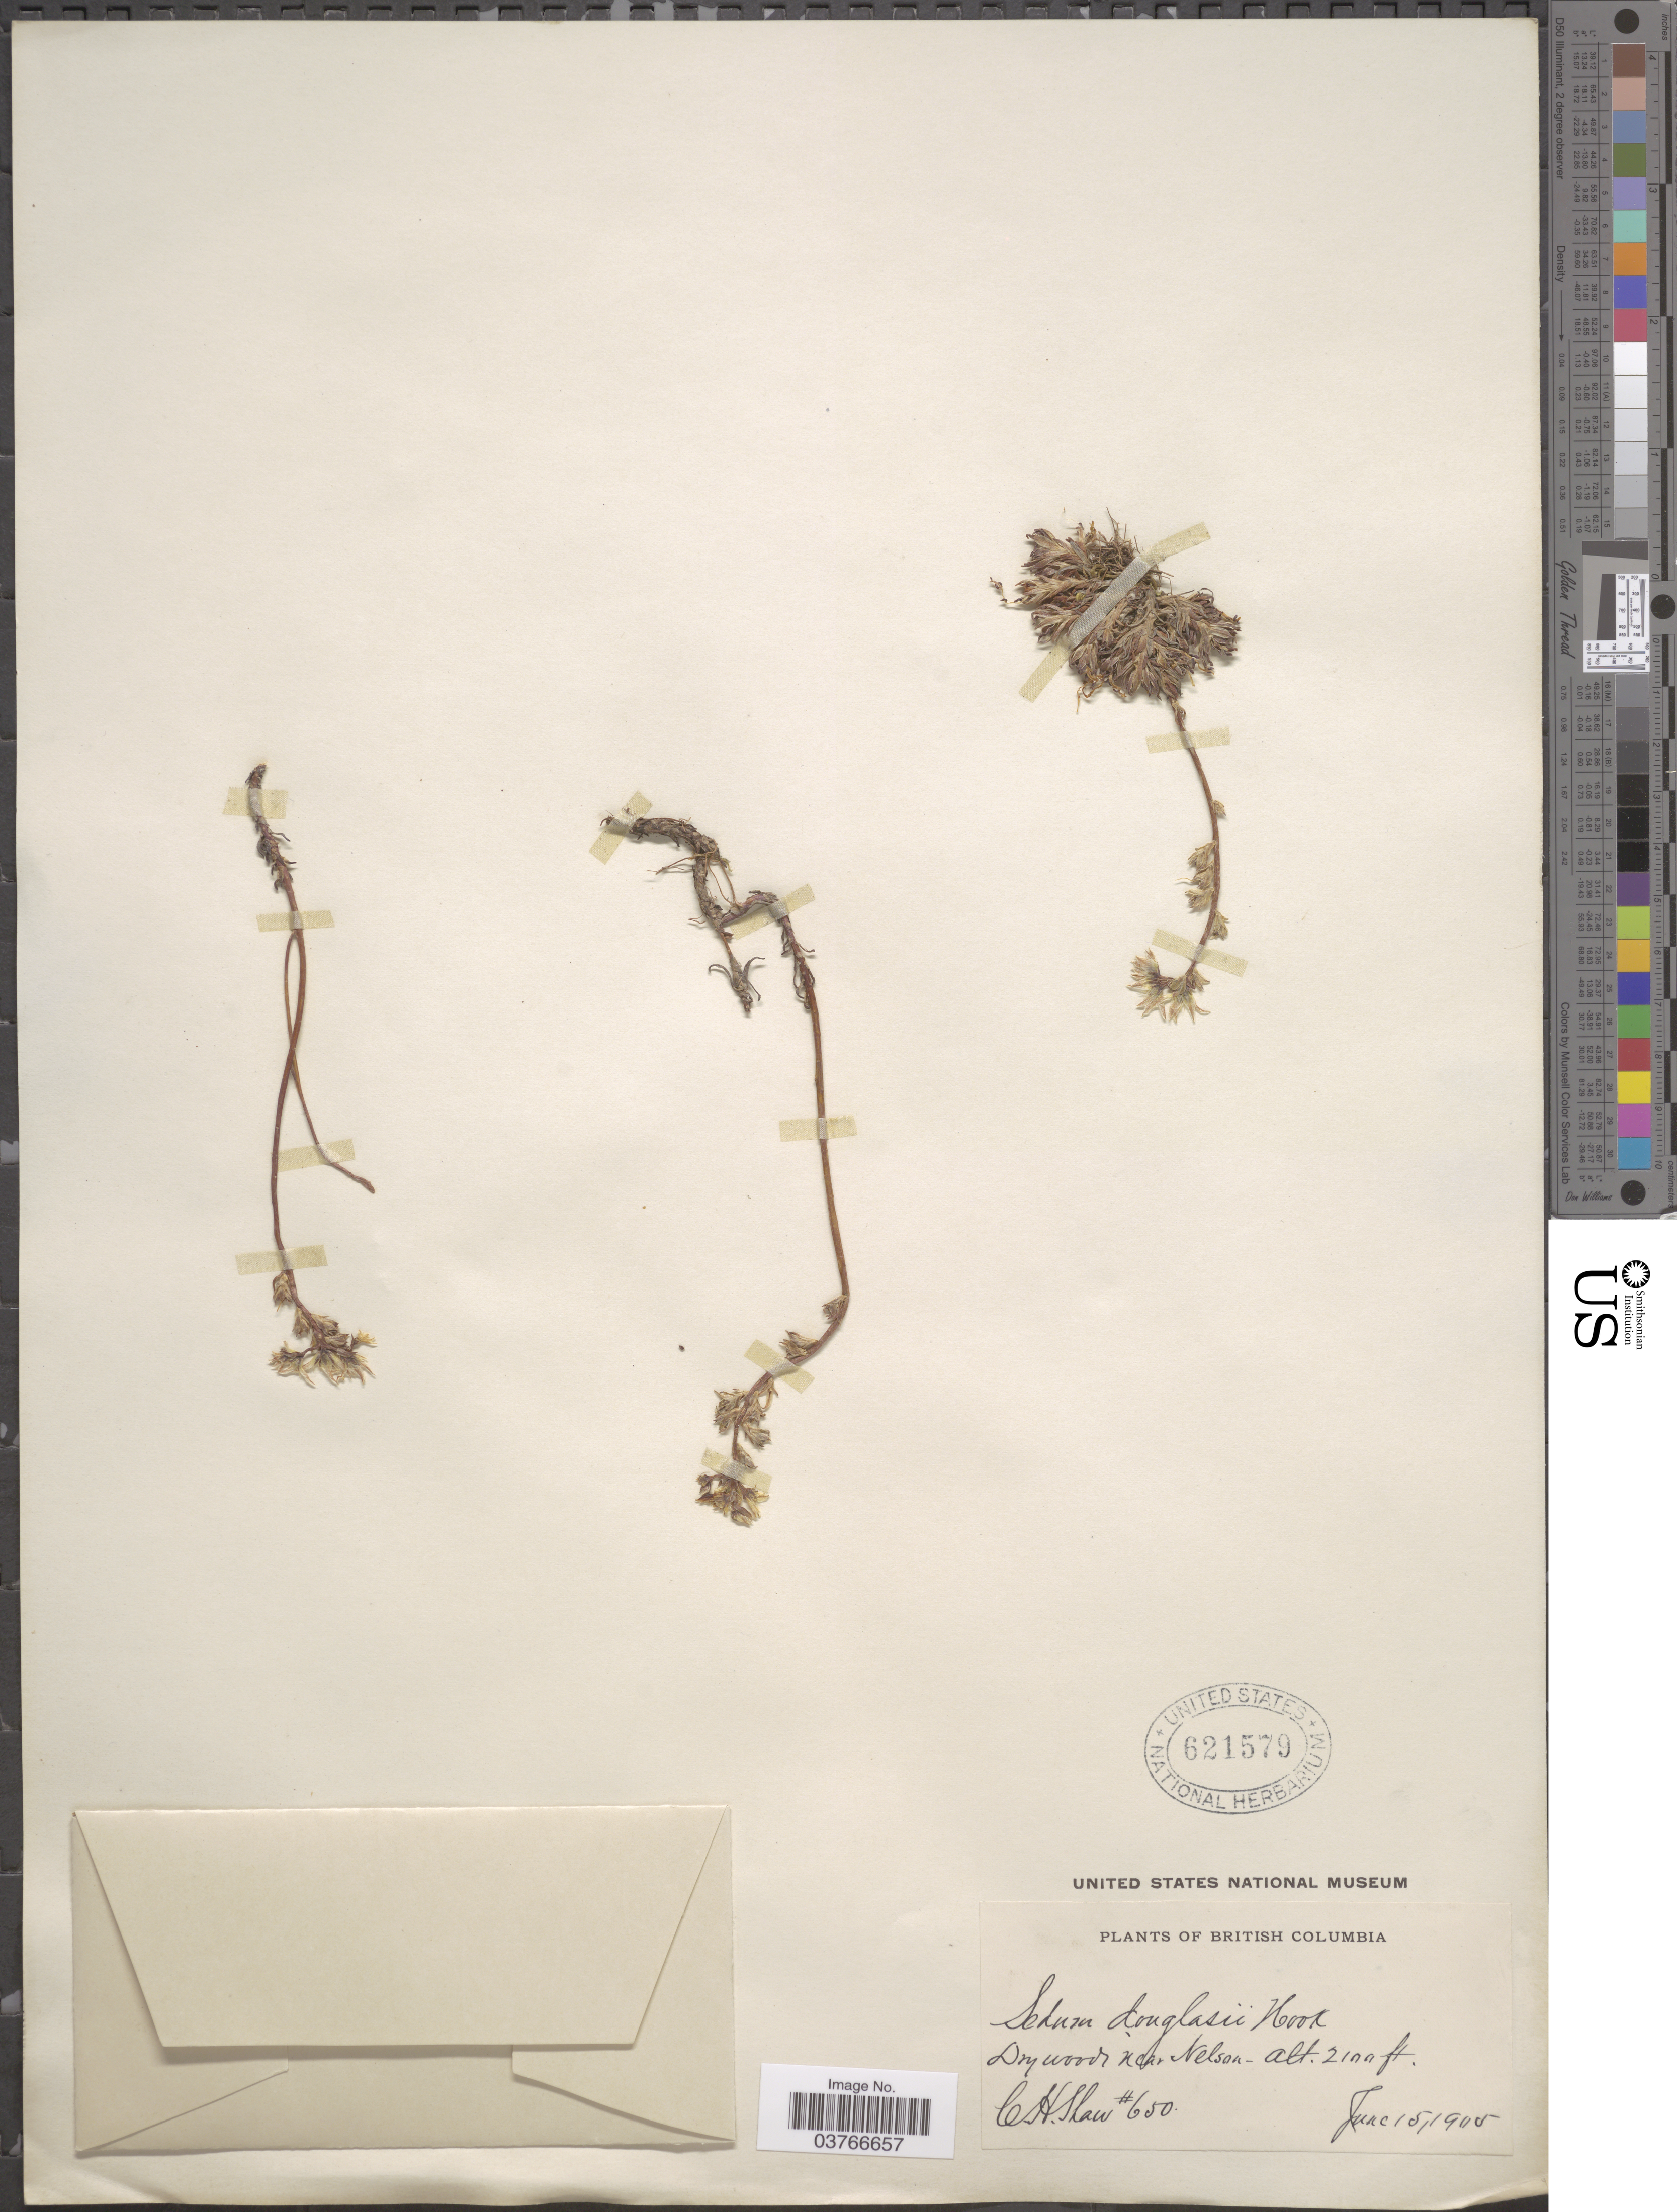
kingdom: Plantae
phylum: Tracheophyta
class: Magnoliopsida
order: Saxifragales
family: Crassulaceae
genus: Sedum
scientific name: Sedum stenopetalum var. stenopetalum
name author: Pursh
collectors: C. H. Shaw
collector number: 650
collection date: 1905-06-15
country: Canada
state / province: British Columbia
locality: Dry woods near Nelson.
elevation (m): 640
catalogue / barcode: US 621579